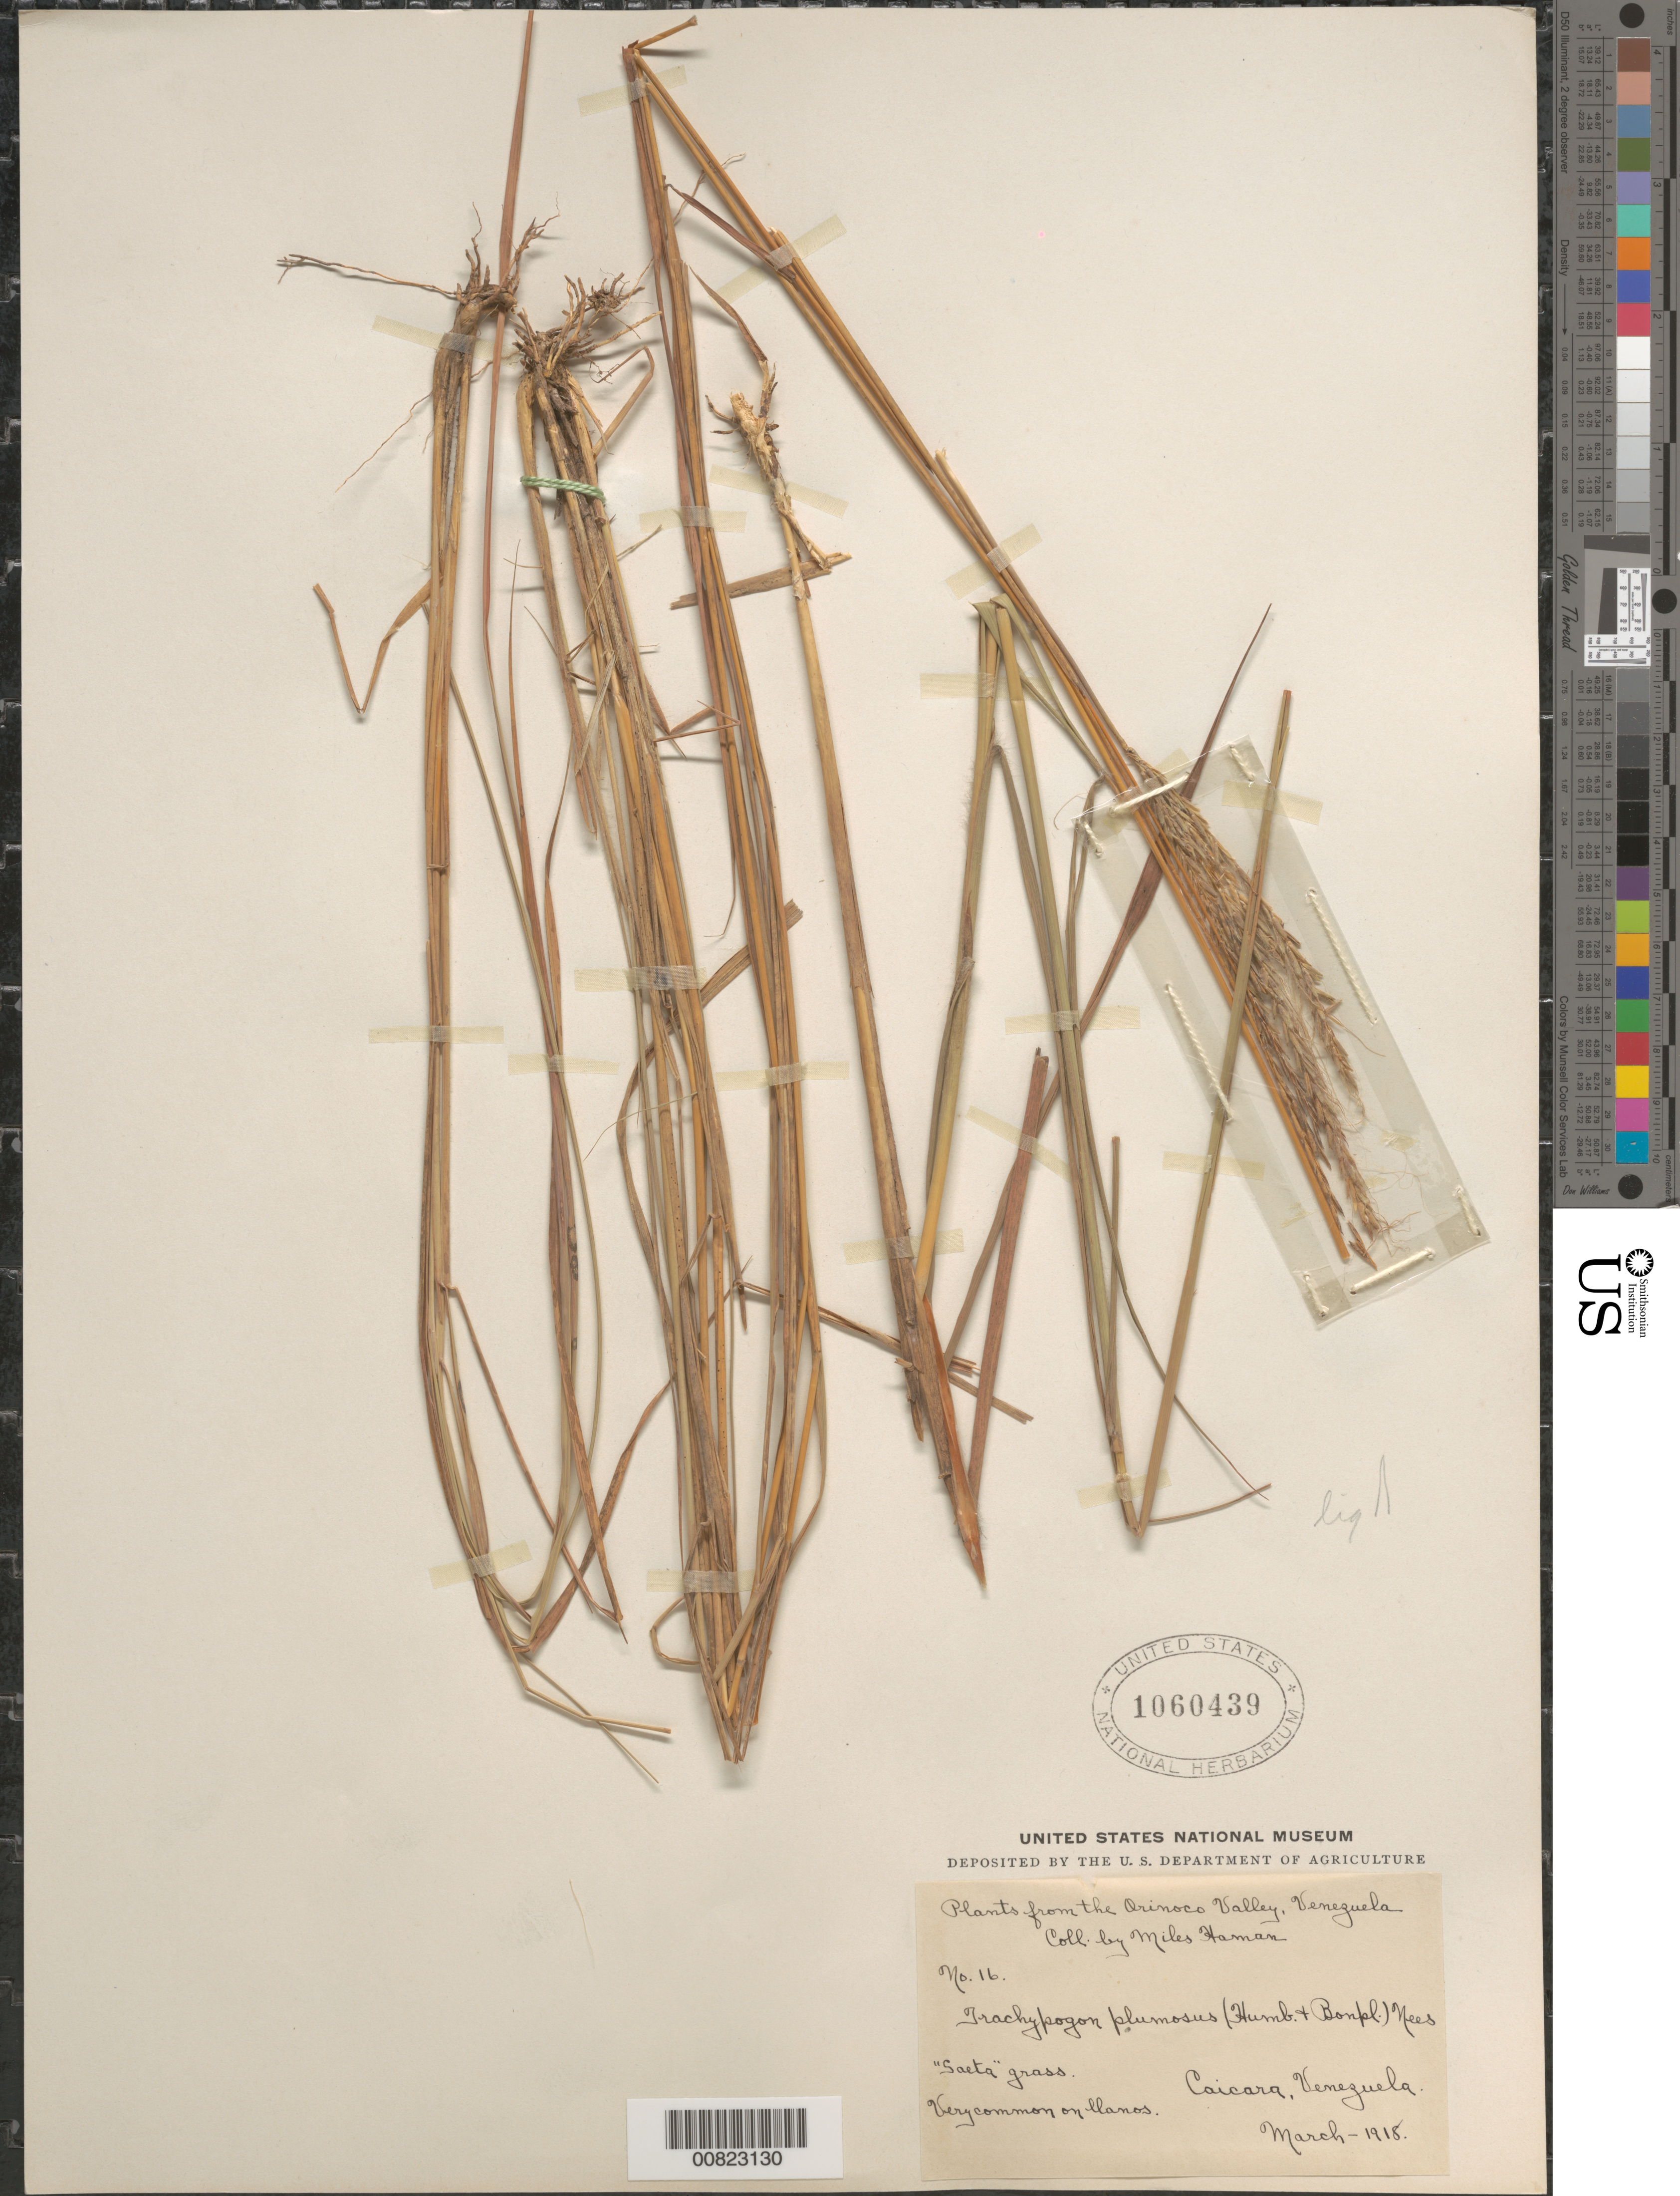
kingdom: Plantae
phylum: Tracheophyta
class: Liliopsida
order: Poales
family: Poaceae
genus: Trachypogon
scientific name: Trachypogon plumosus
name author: (Humb. & Bonpl.) Nees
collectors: M. Haman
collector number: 16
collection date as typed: Mar-18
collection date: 1918-03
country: Venezuela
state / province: Bolívar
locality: Orinoco Valley, Caicara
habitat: On llanos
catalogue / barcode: US 1060439